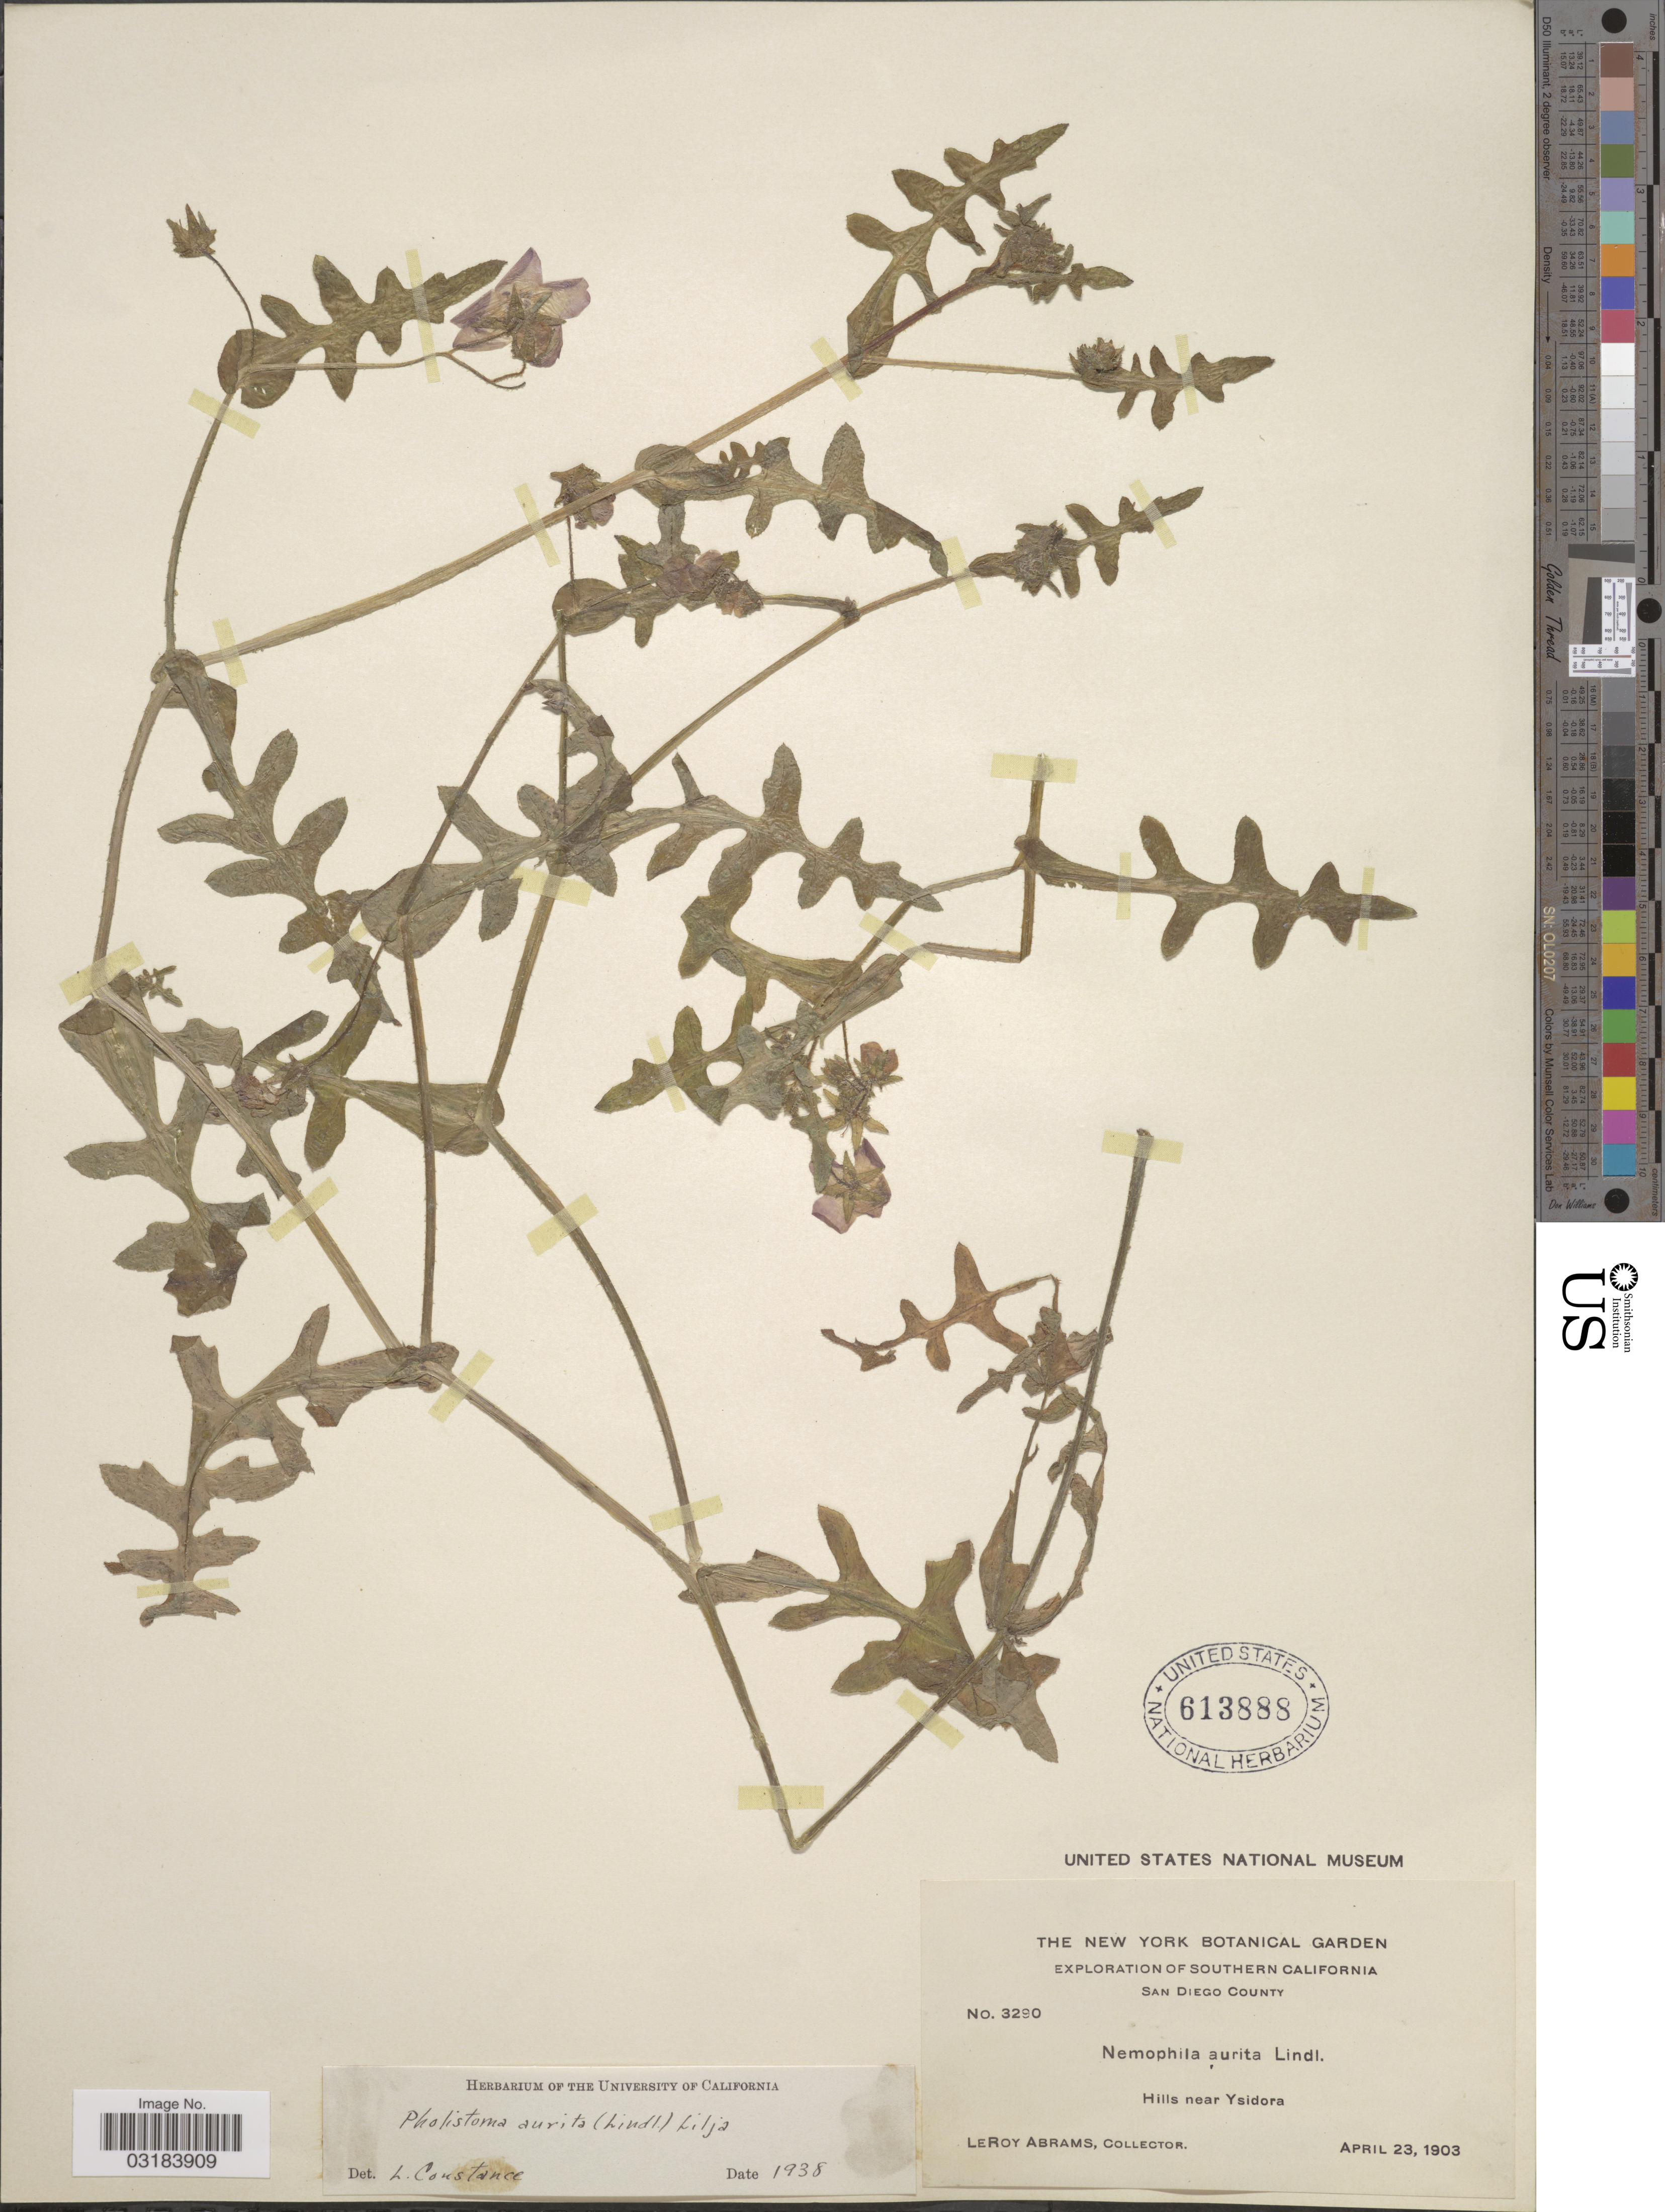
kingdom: Plantae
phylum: Tracheophyta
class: Magnoliopsida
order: Boraginales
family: Hydrophyllaceae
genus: Pholistoma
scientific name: Pholistoma auritum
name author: (Lindl.) Lilja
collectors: L. Abrams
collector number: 3290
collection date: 1903-04-23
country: United States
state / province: California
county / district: San Diego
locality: Southern California, San Diego County, Hills near Ysidora.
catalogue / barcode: US 613888